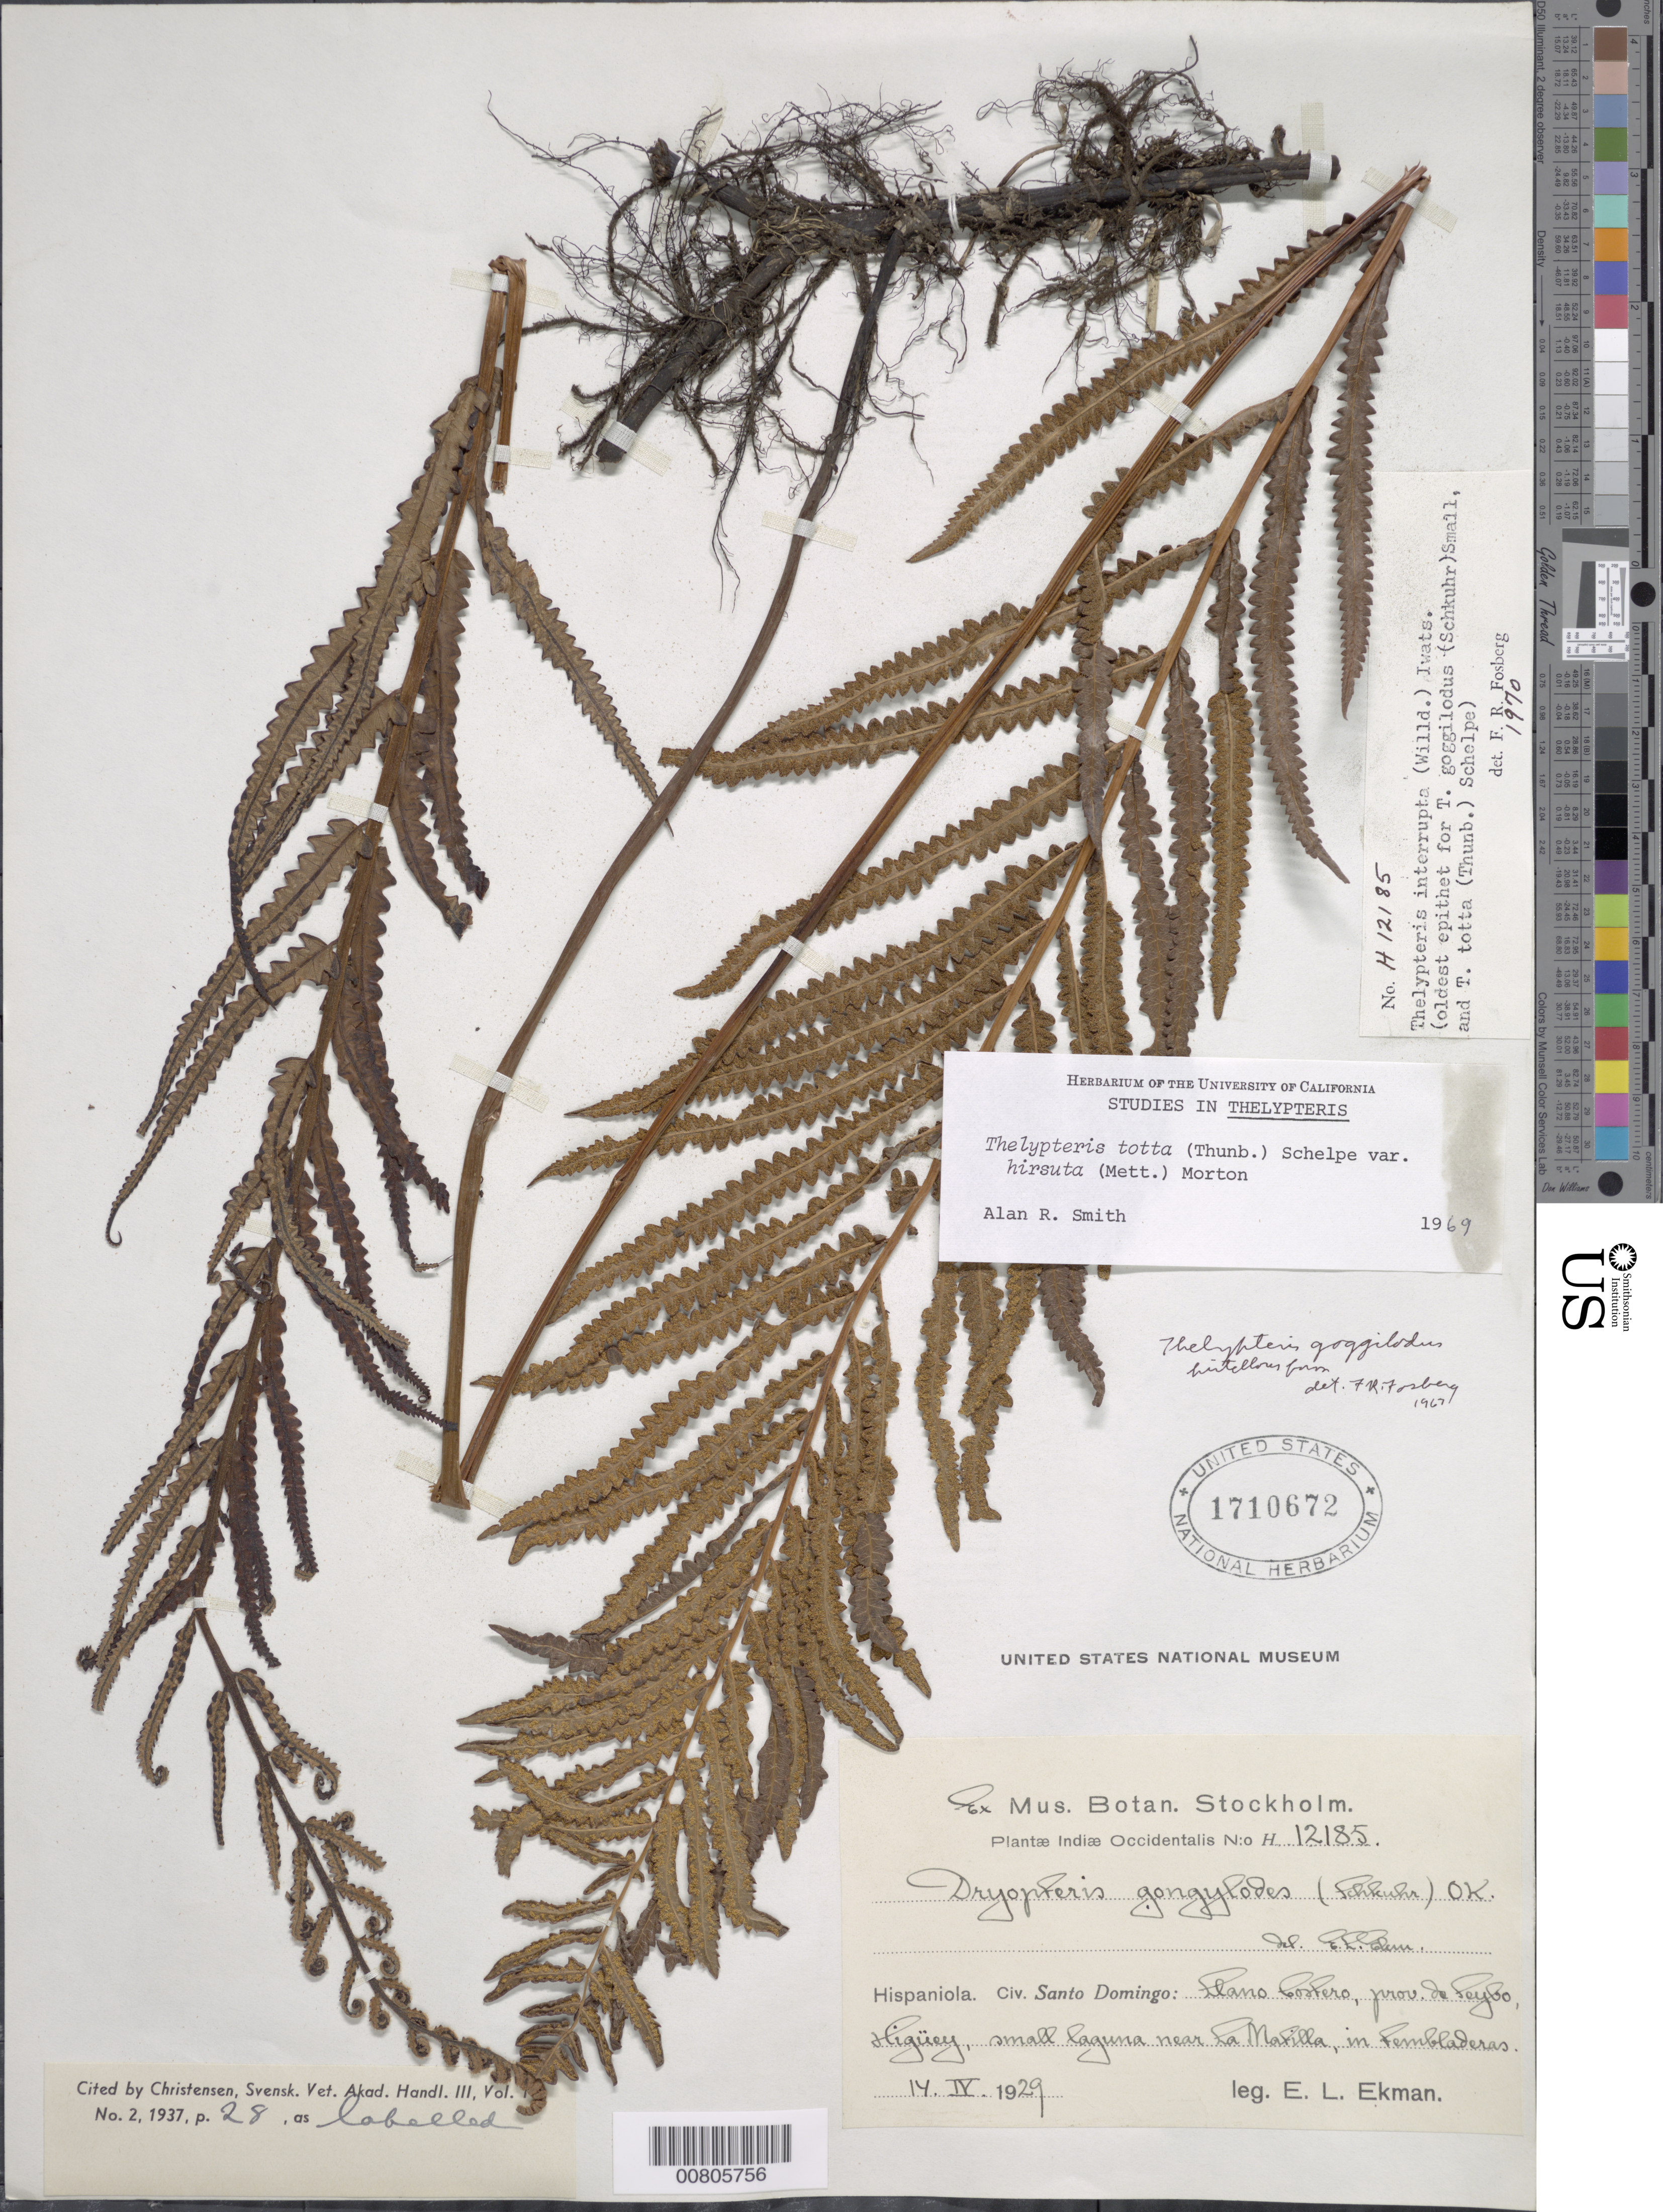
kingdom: Plantae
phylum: Tracheophyta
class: Polypodiopsida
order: Polypodiales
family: Thelypteridaceae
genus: Cyclosorus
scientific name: Cyclosorus interruptus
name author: (Willd.) H. Itô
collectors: E. L. Ekman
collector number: H 12185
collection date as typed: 14 Apr 1929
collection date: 1929-04-14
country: Dominican Republic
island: Hispaniola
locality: Llano Costero, Higüey, near La Marilla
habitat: Small laguna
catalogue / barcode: US 1710672